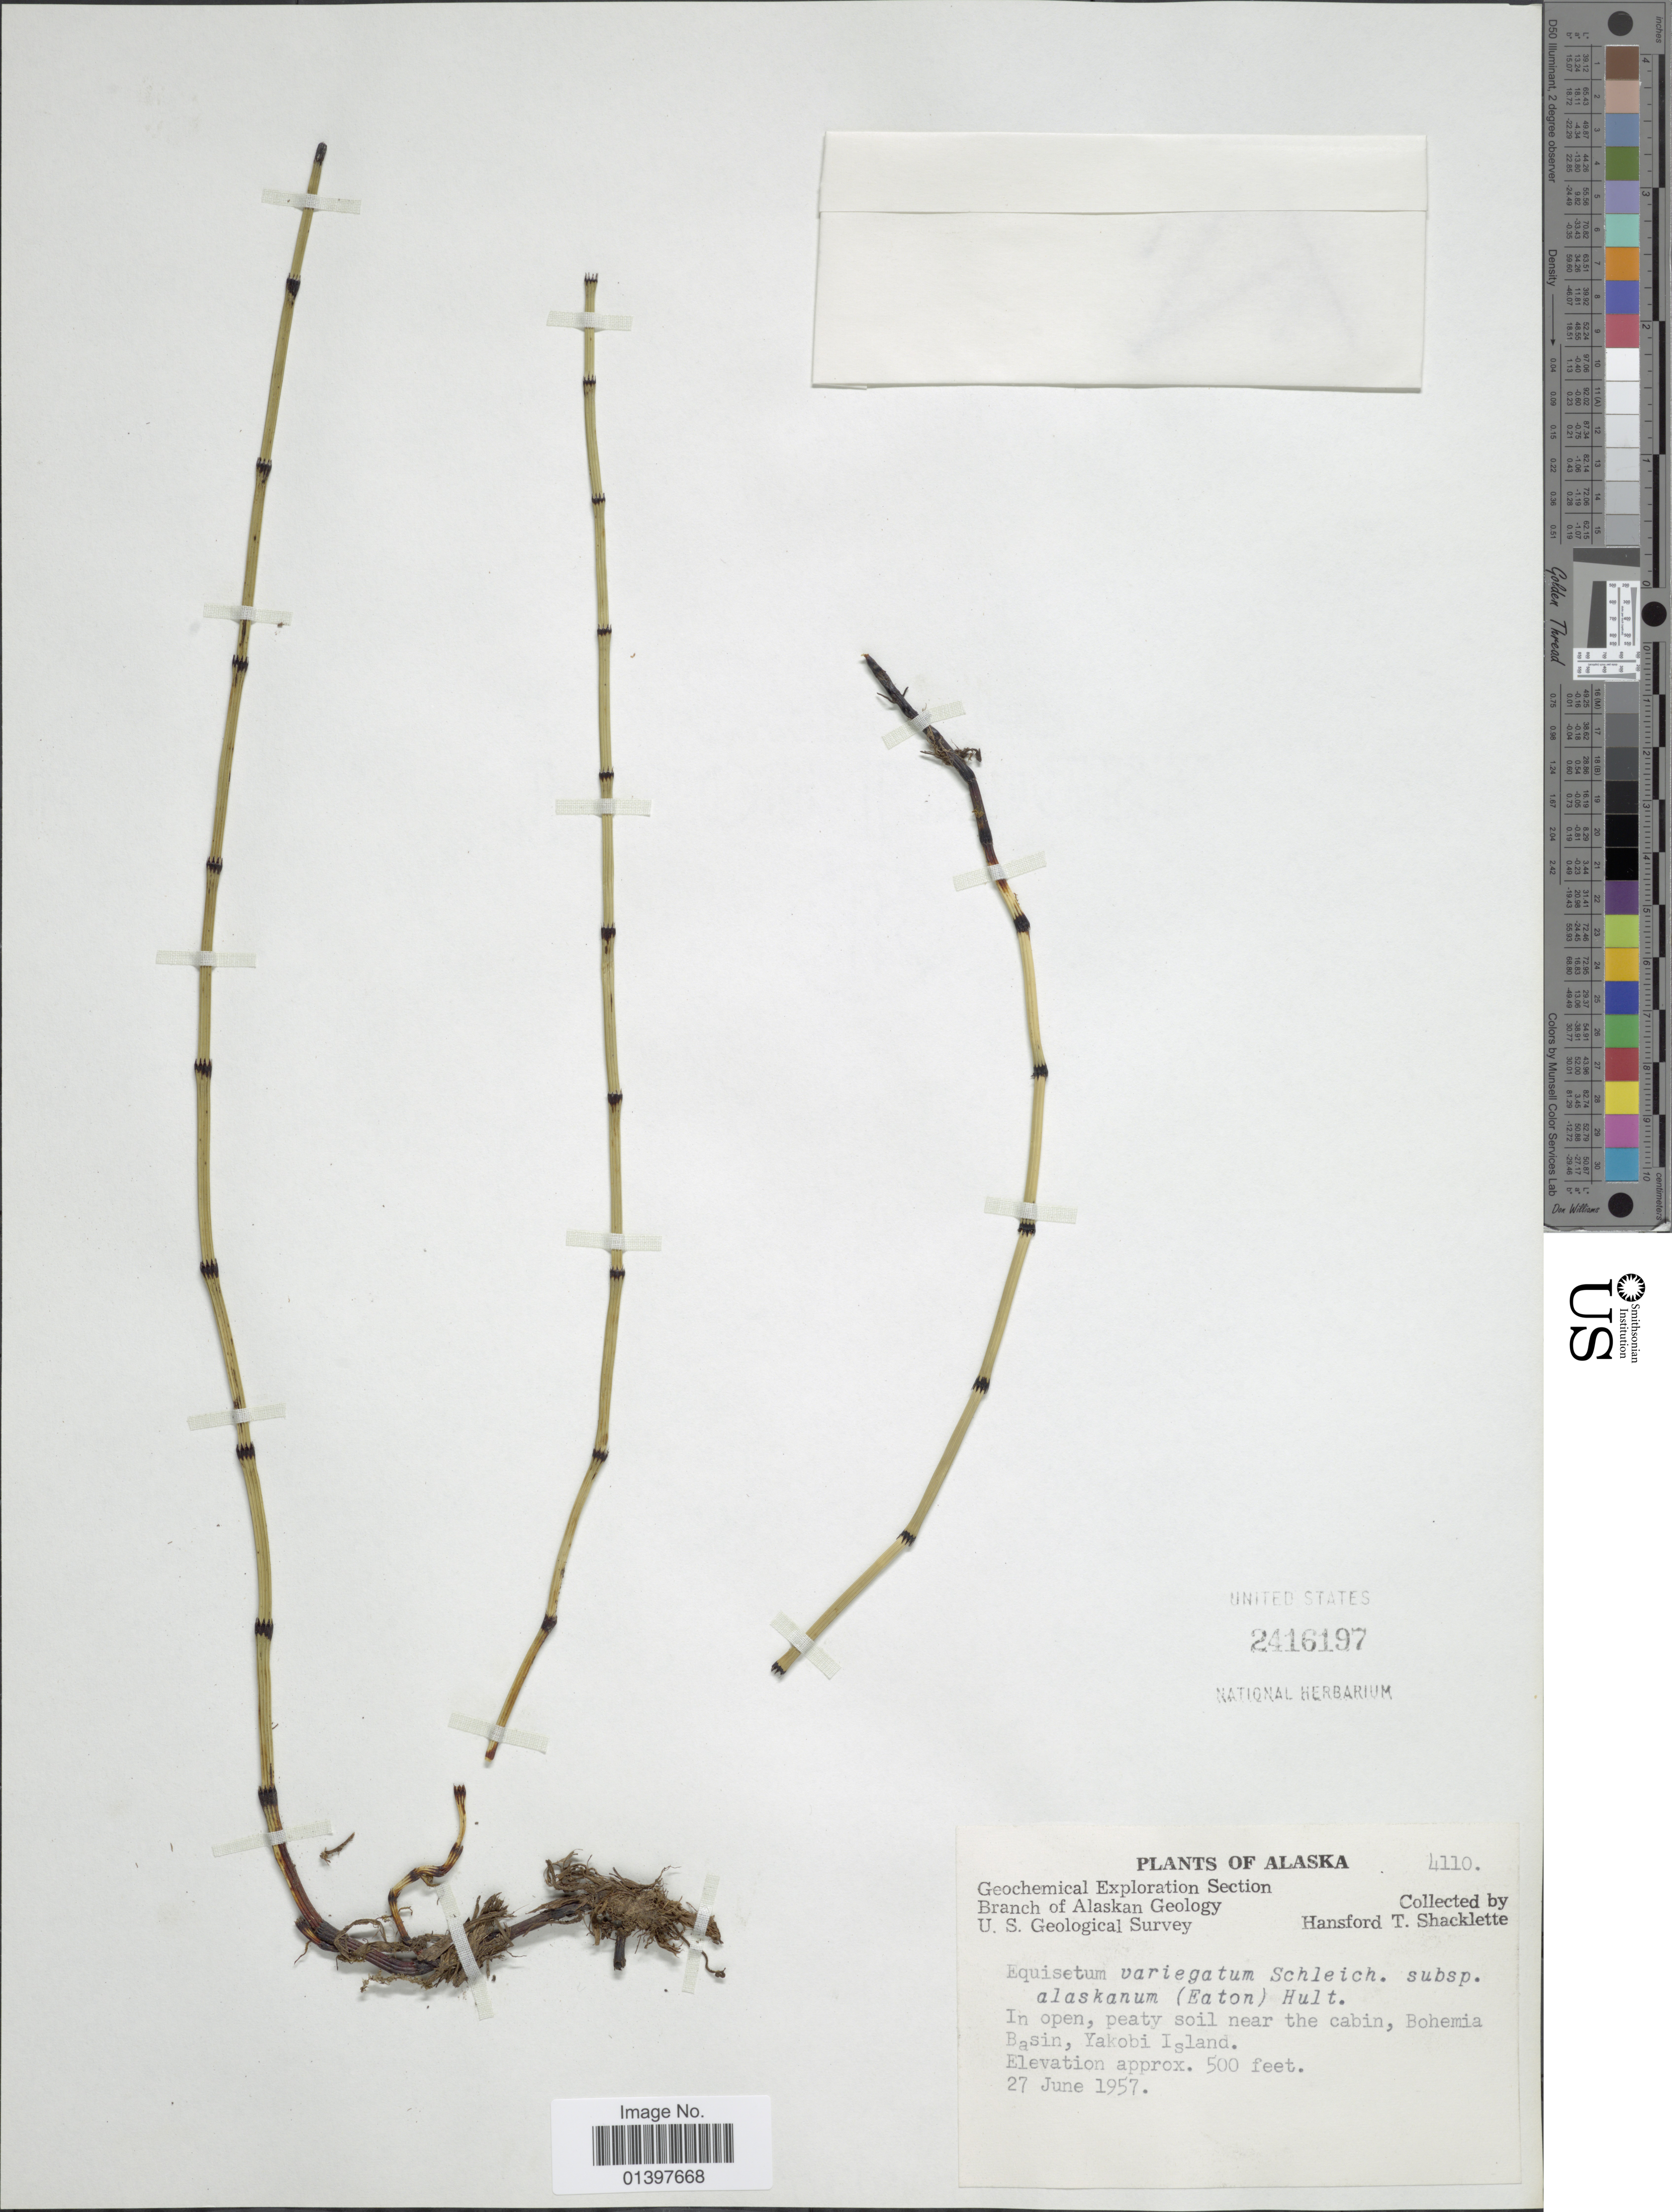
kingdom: Plantae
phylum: Tracheophyta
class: Polypodiopsida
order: Equisetales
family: Equisetaceae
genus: Equisetum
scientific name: Equisetum variegatum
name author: Schleich. ex F. Weber & D. Mohr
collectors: H. Shacklette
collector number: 4110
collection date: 1957-06-27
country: United States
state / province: Alaska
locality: In open peaty soil near the cabin, Bohemia Basin, Yakobi Island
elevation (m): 152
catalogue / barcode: US 2416197